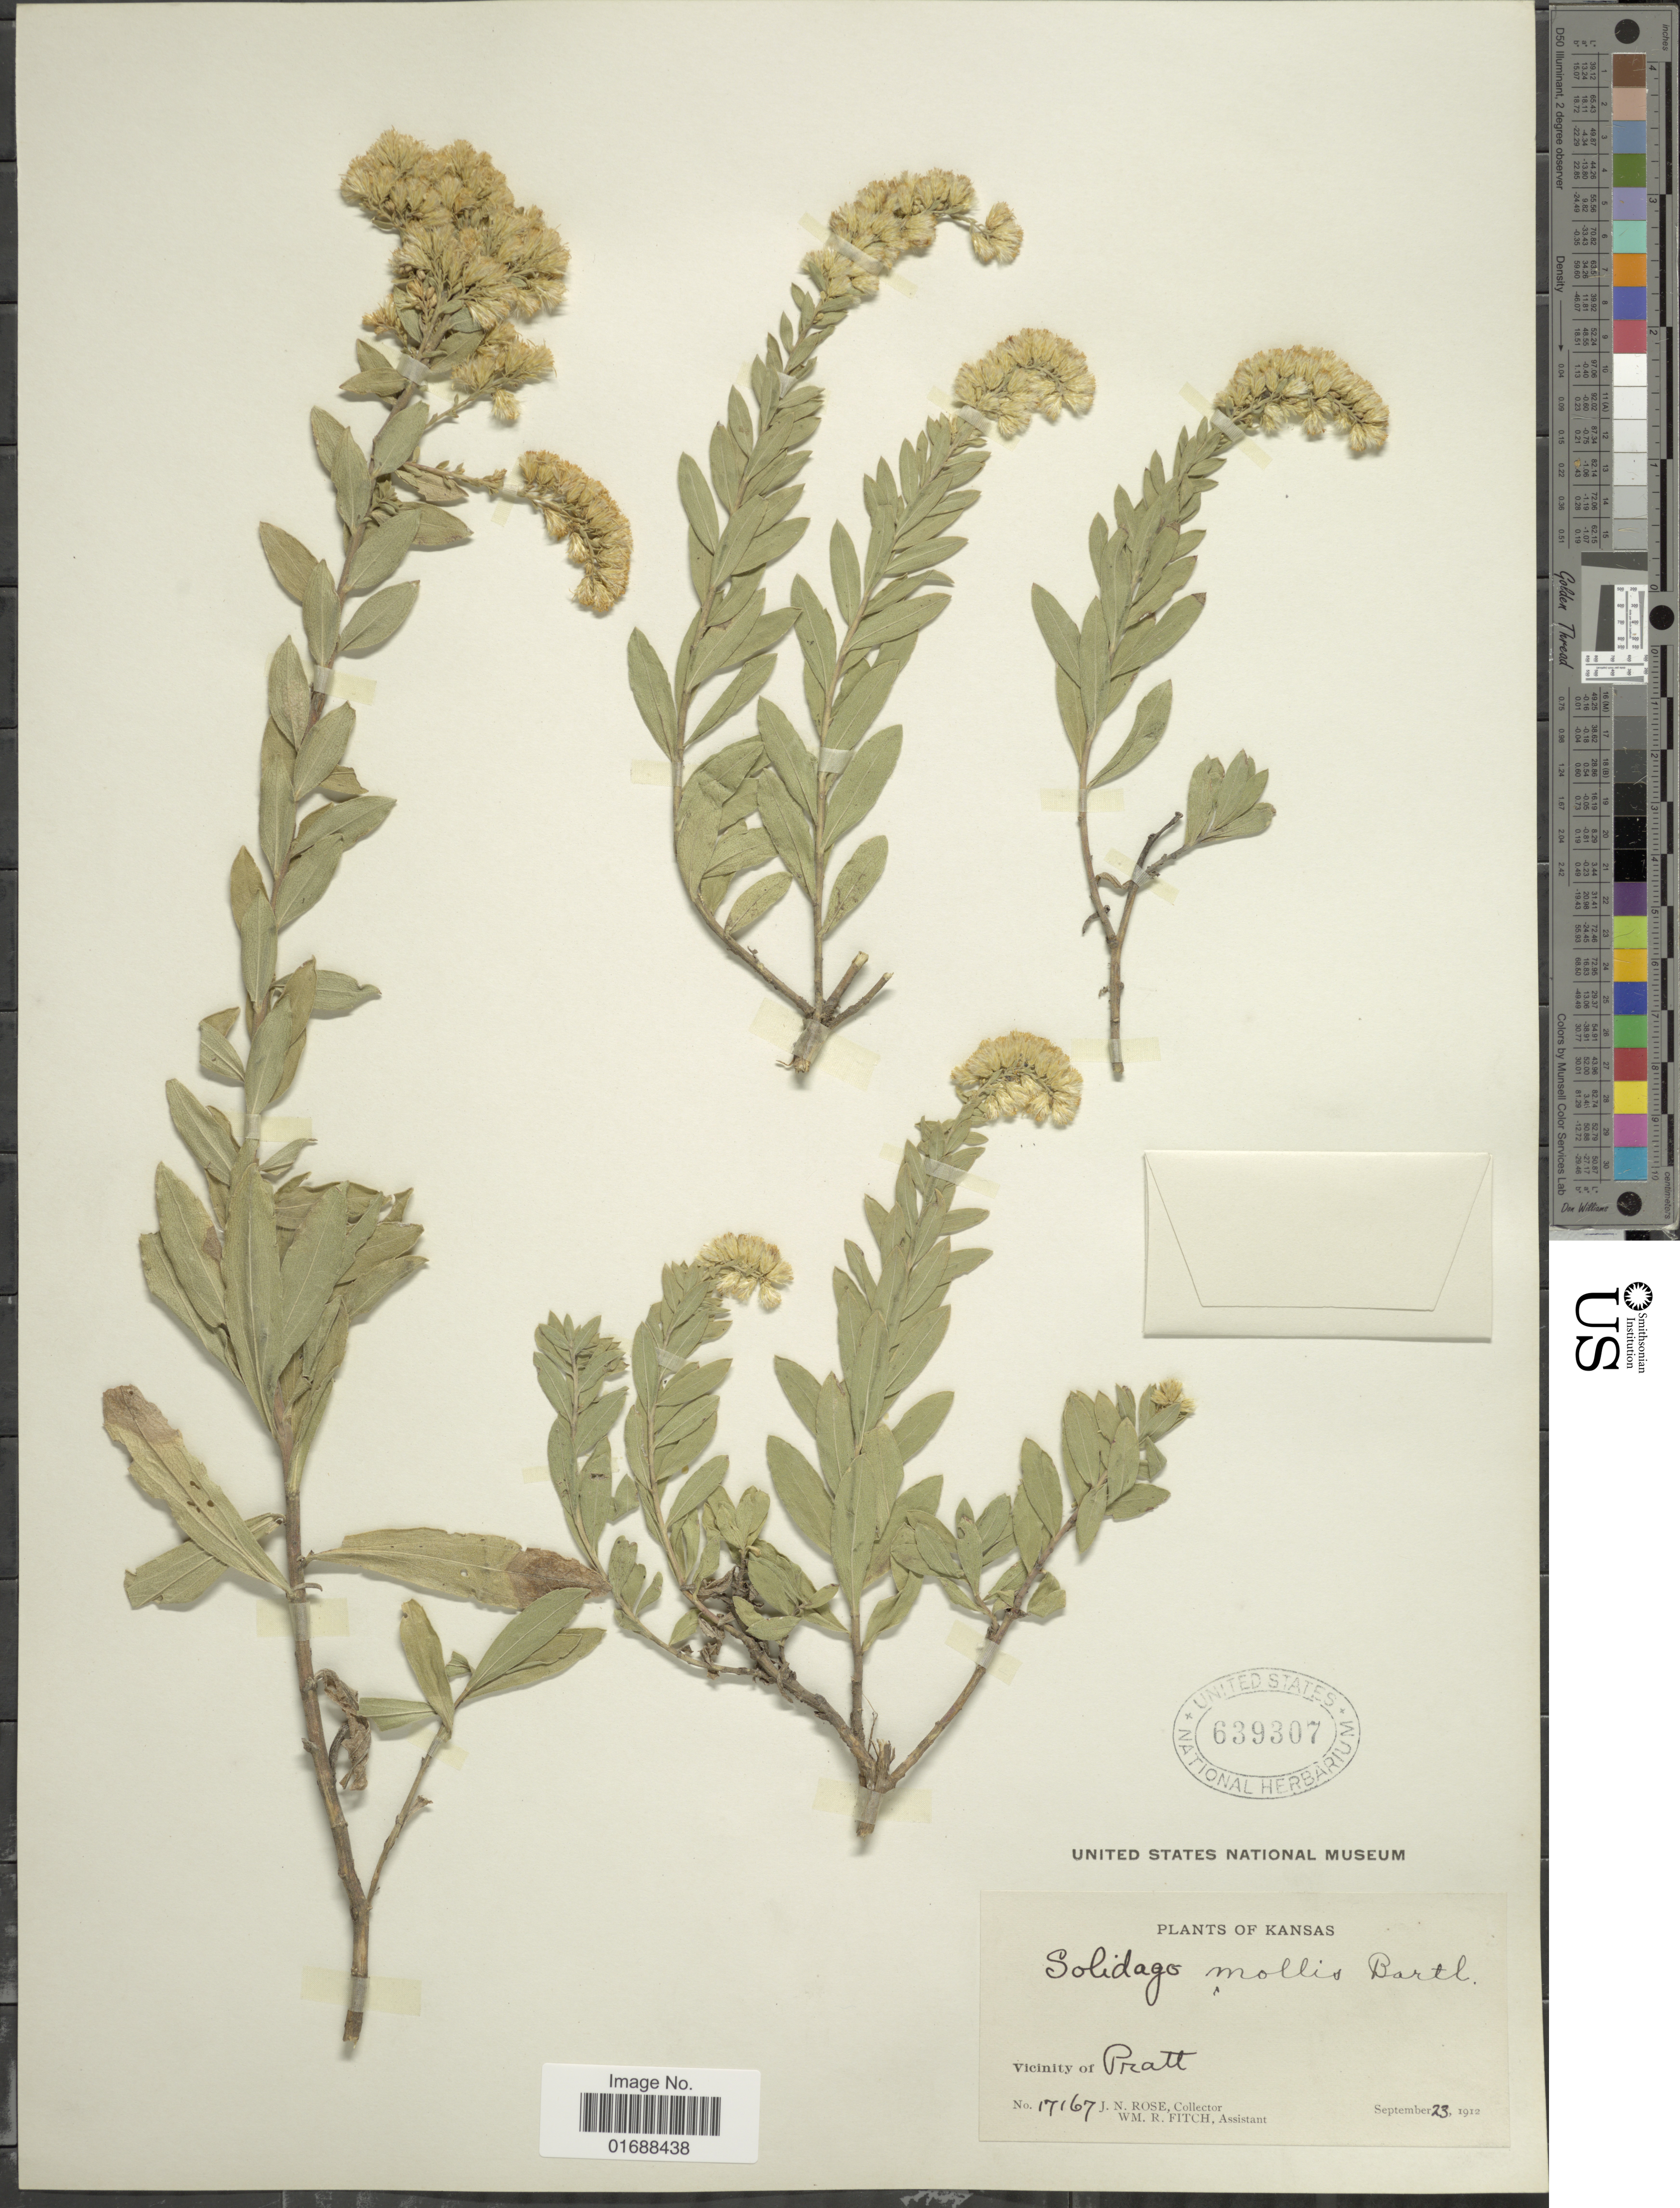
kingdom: Plantae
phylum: Tracheophyta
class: Magnoliopsida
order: Asterales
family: Asteraceae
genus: Solidago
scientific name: Solidago mollis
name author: Bartl.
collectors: J. N. Rose & W. R. Fitch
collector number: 17167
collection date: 1912-09-23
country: United States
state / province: Kansas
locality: Kansas, Vicinity of Pratt.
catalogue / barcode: US 639307